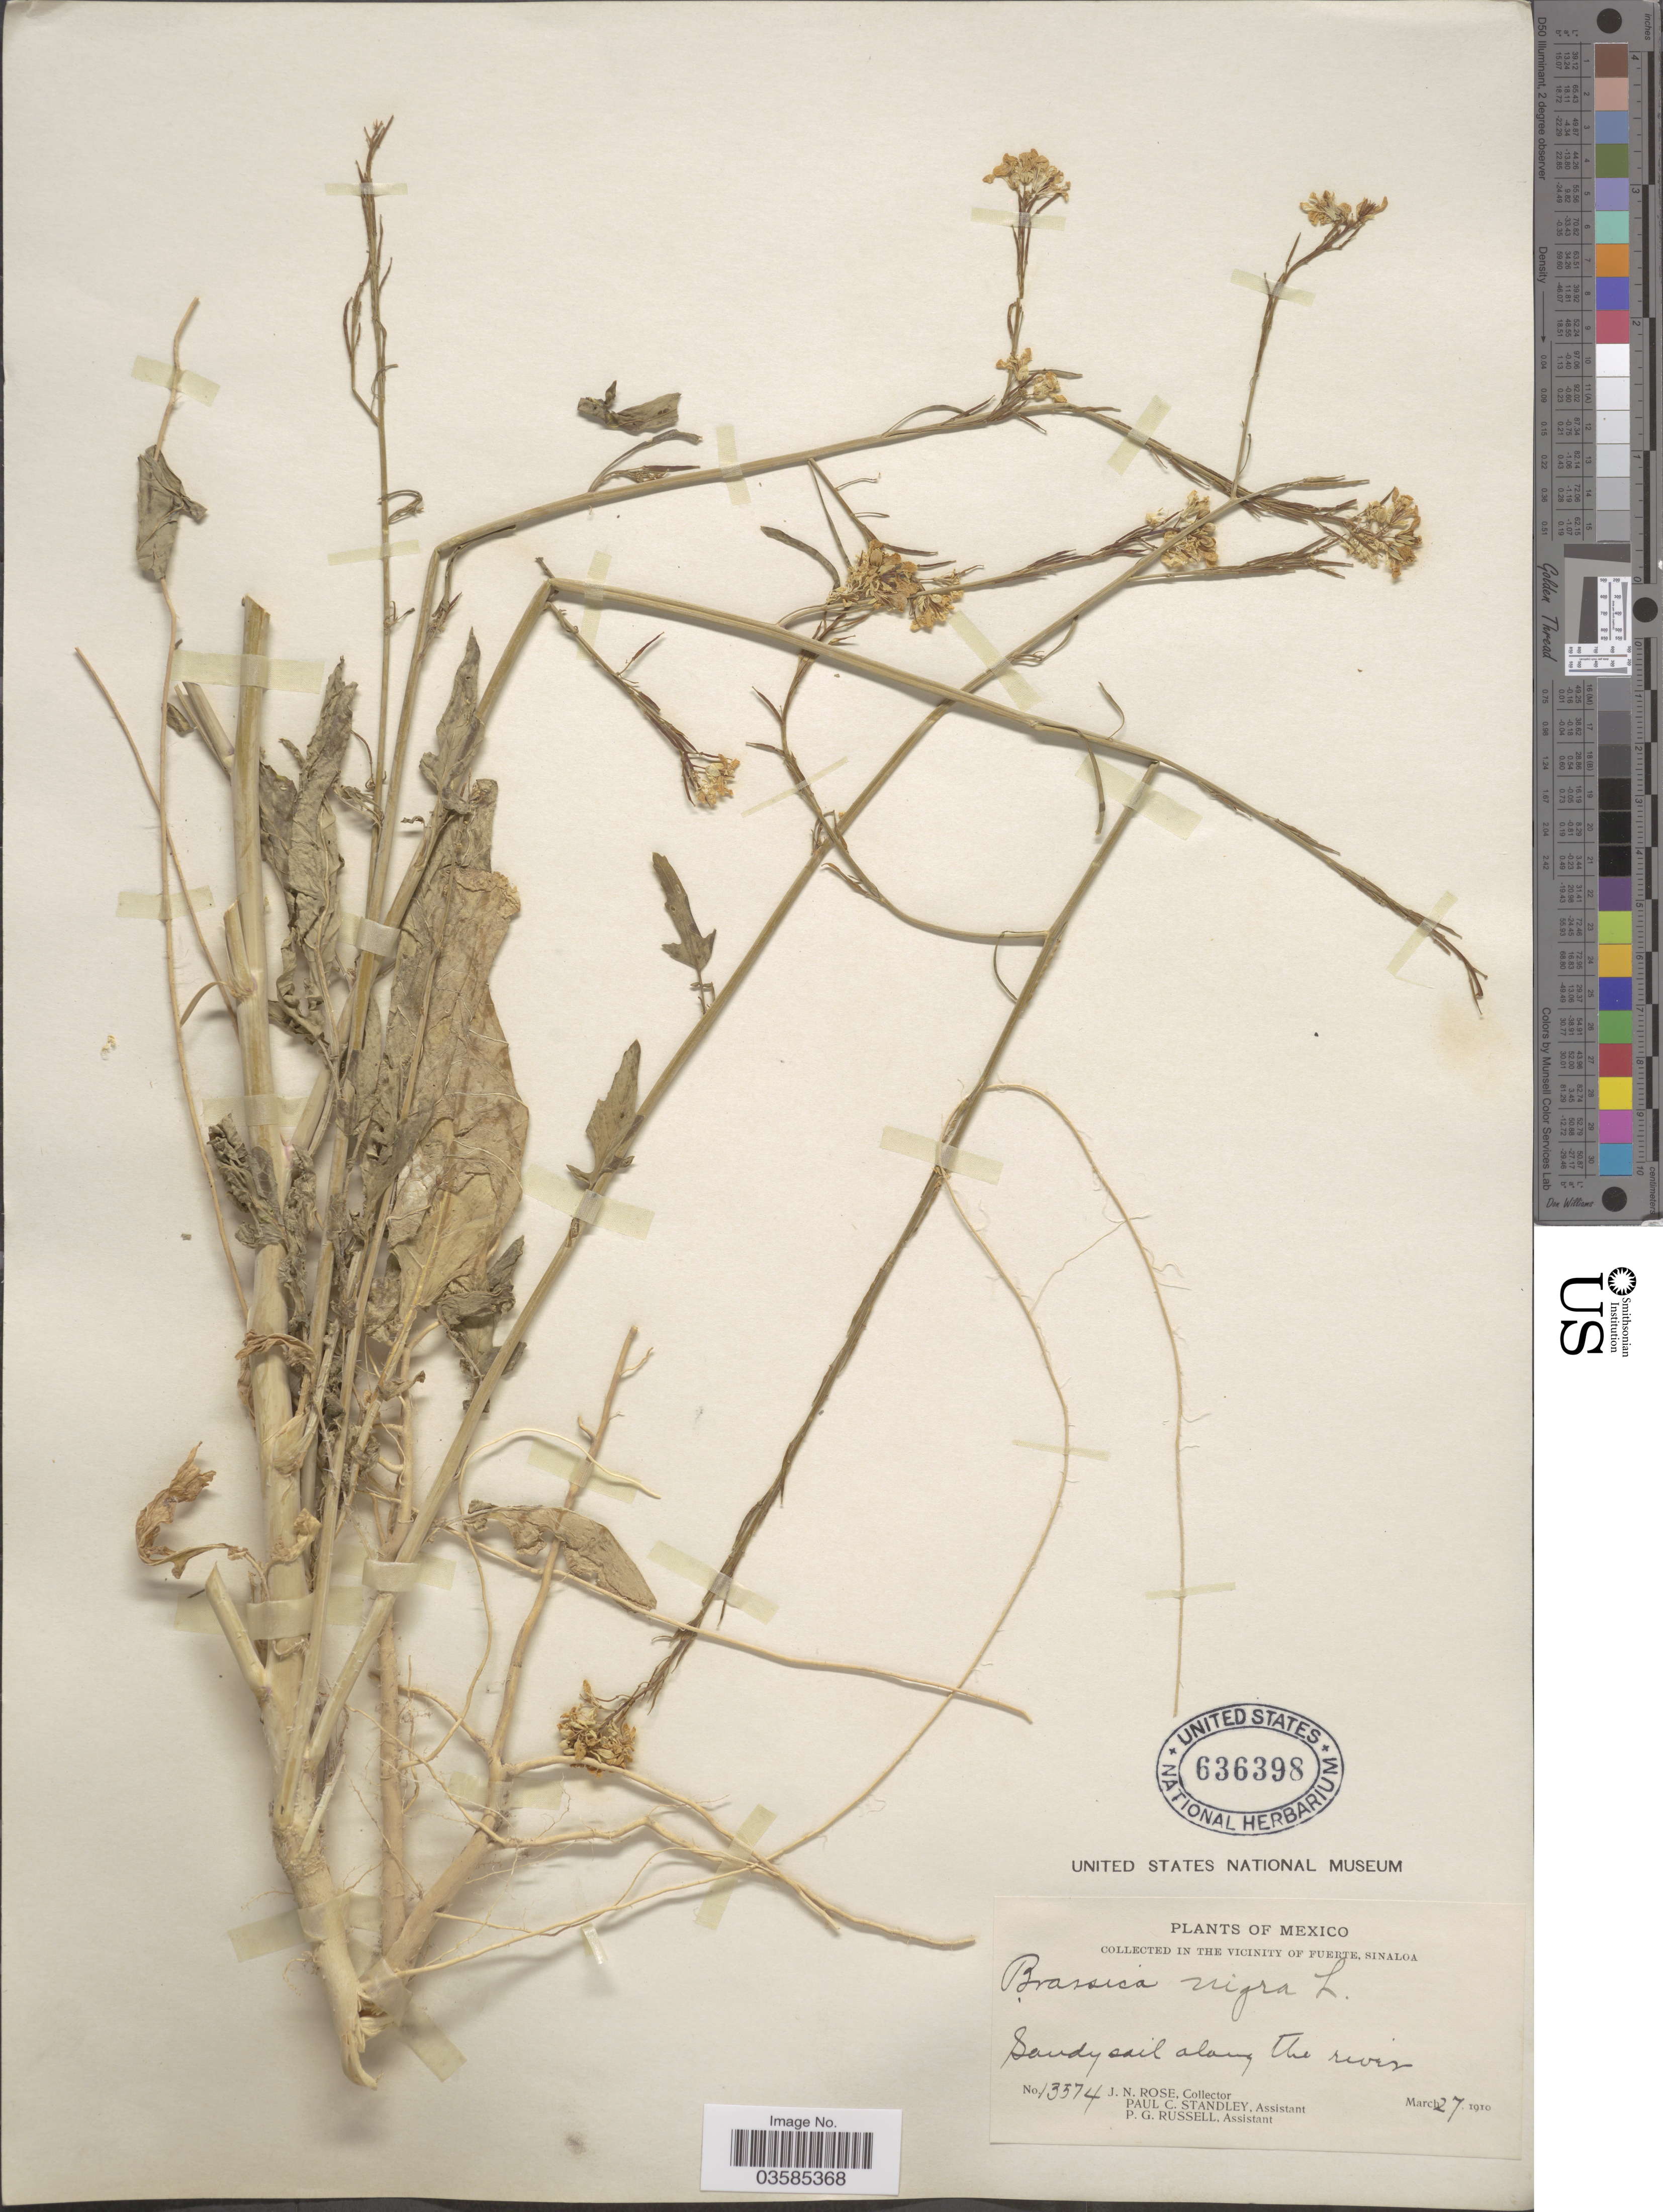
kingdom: Plantae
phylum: Tracheophyta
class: Magnoliopsida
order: Brassicales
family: Brassicaceae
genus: Brassica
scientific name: Brassica nigra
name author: (L.) W.D.J. Koch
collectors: J. N. Rose, P. C. Standley & P. G. Russell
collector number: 13574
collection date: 1910-03-27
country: Mexico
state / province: Sinaloa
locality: Vicinity of Fuerte. Along the river.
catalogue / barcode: US 636398